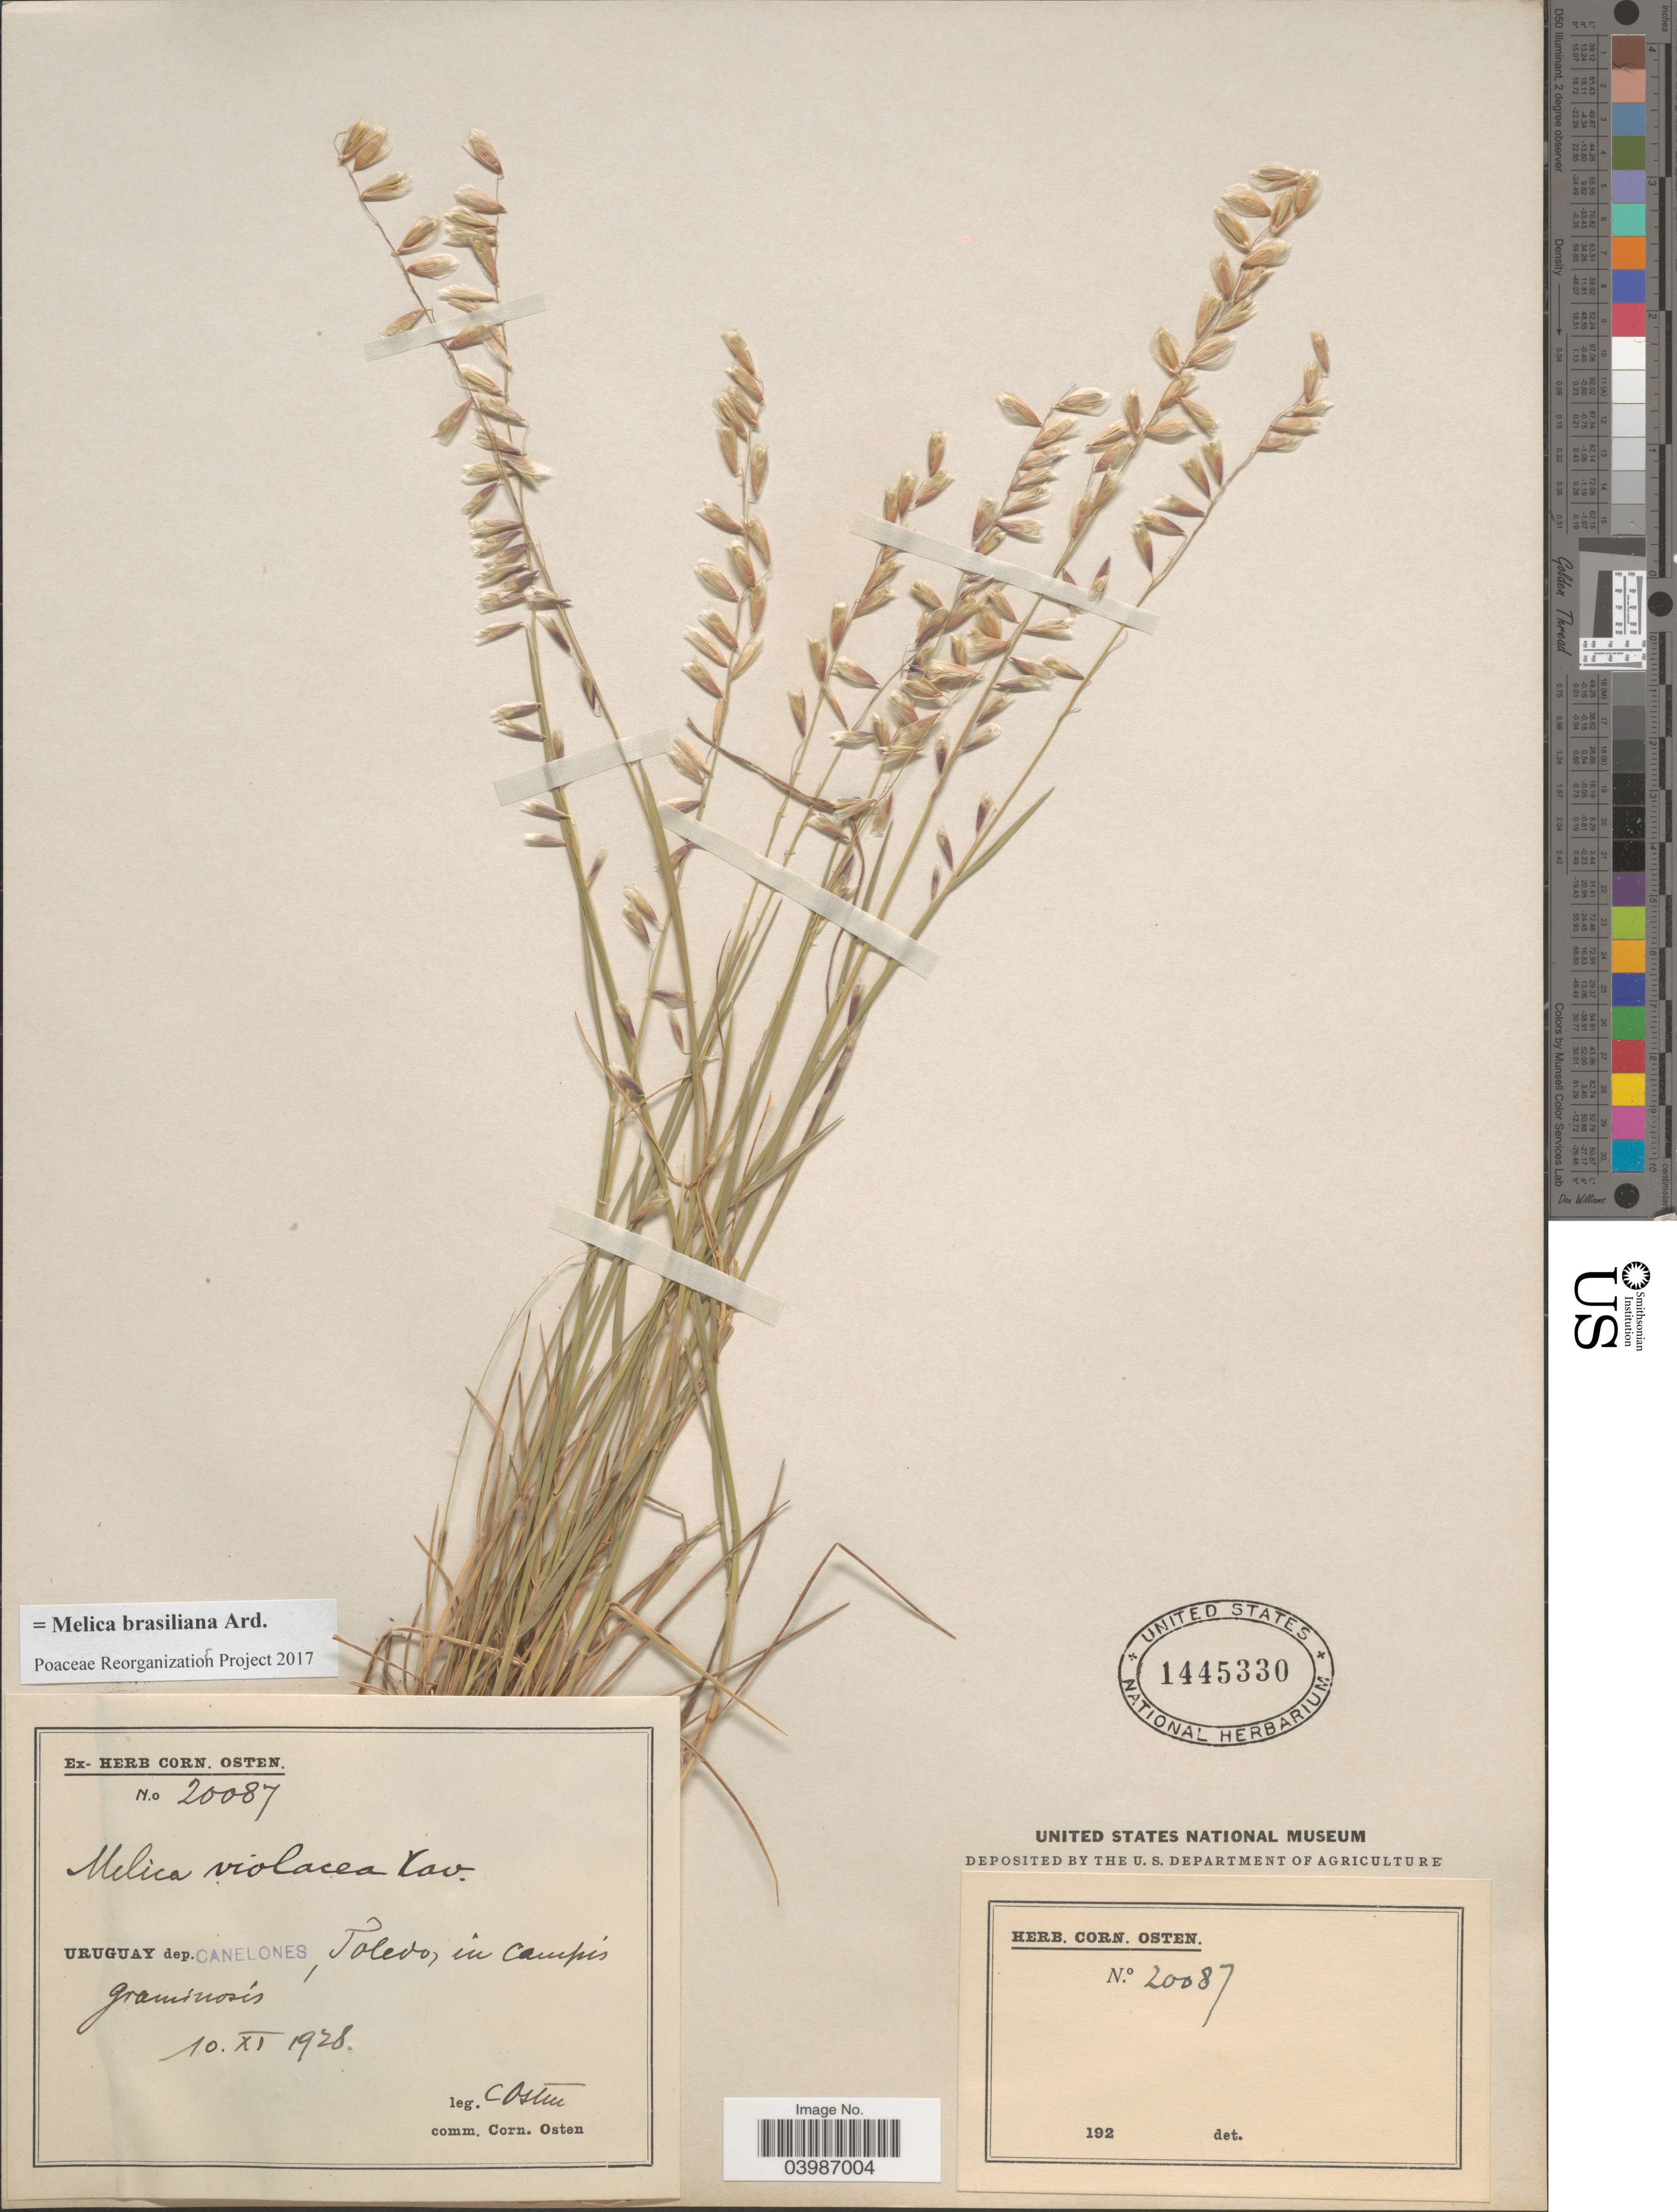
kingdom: Plantae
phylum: Tracheophyta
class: Liliopsida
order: Poales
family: Poaceae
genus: Melica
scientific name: Melica brasiliana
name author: Ard.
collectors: C. Osten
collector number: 20087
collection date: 1928-11-10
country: Uruguay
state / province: Canelones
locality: Dep. Canelones, Toledo.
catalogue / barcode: US 1445330